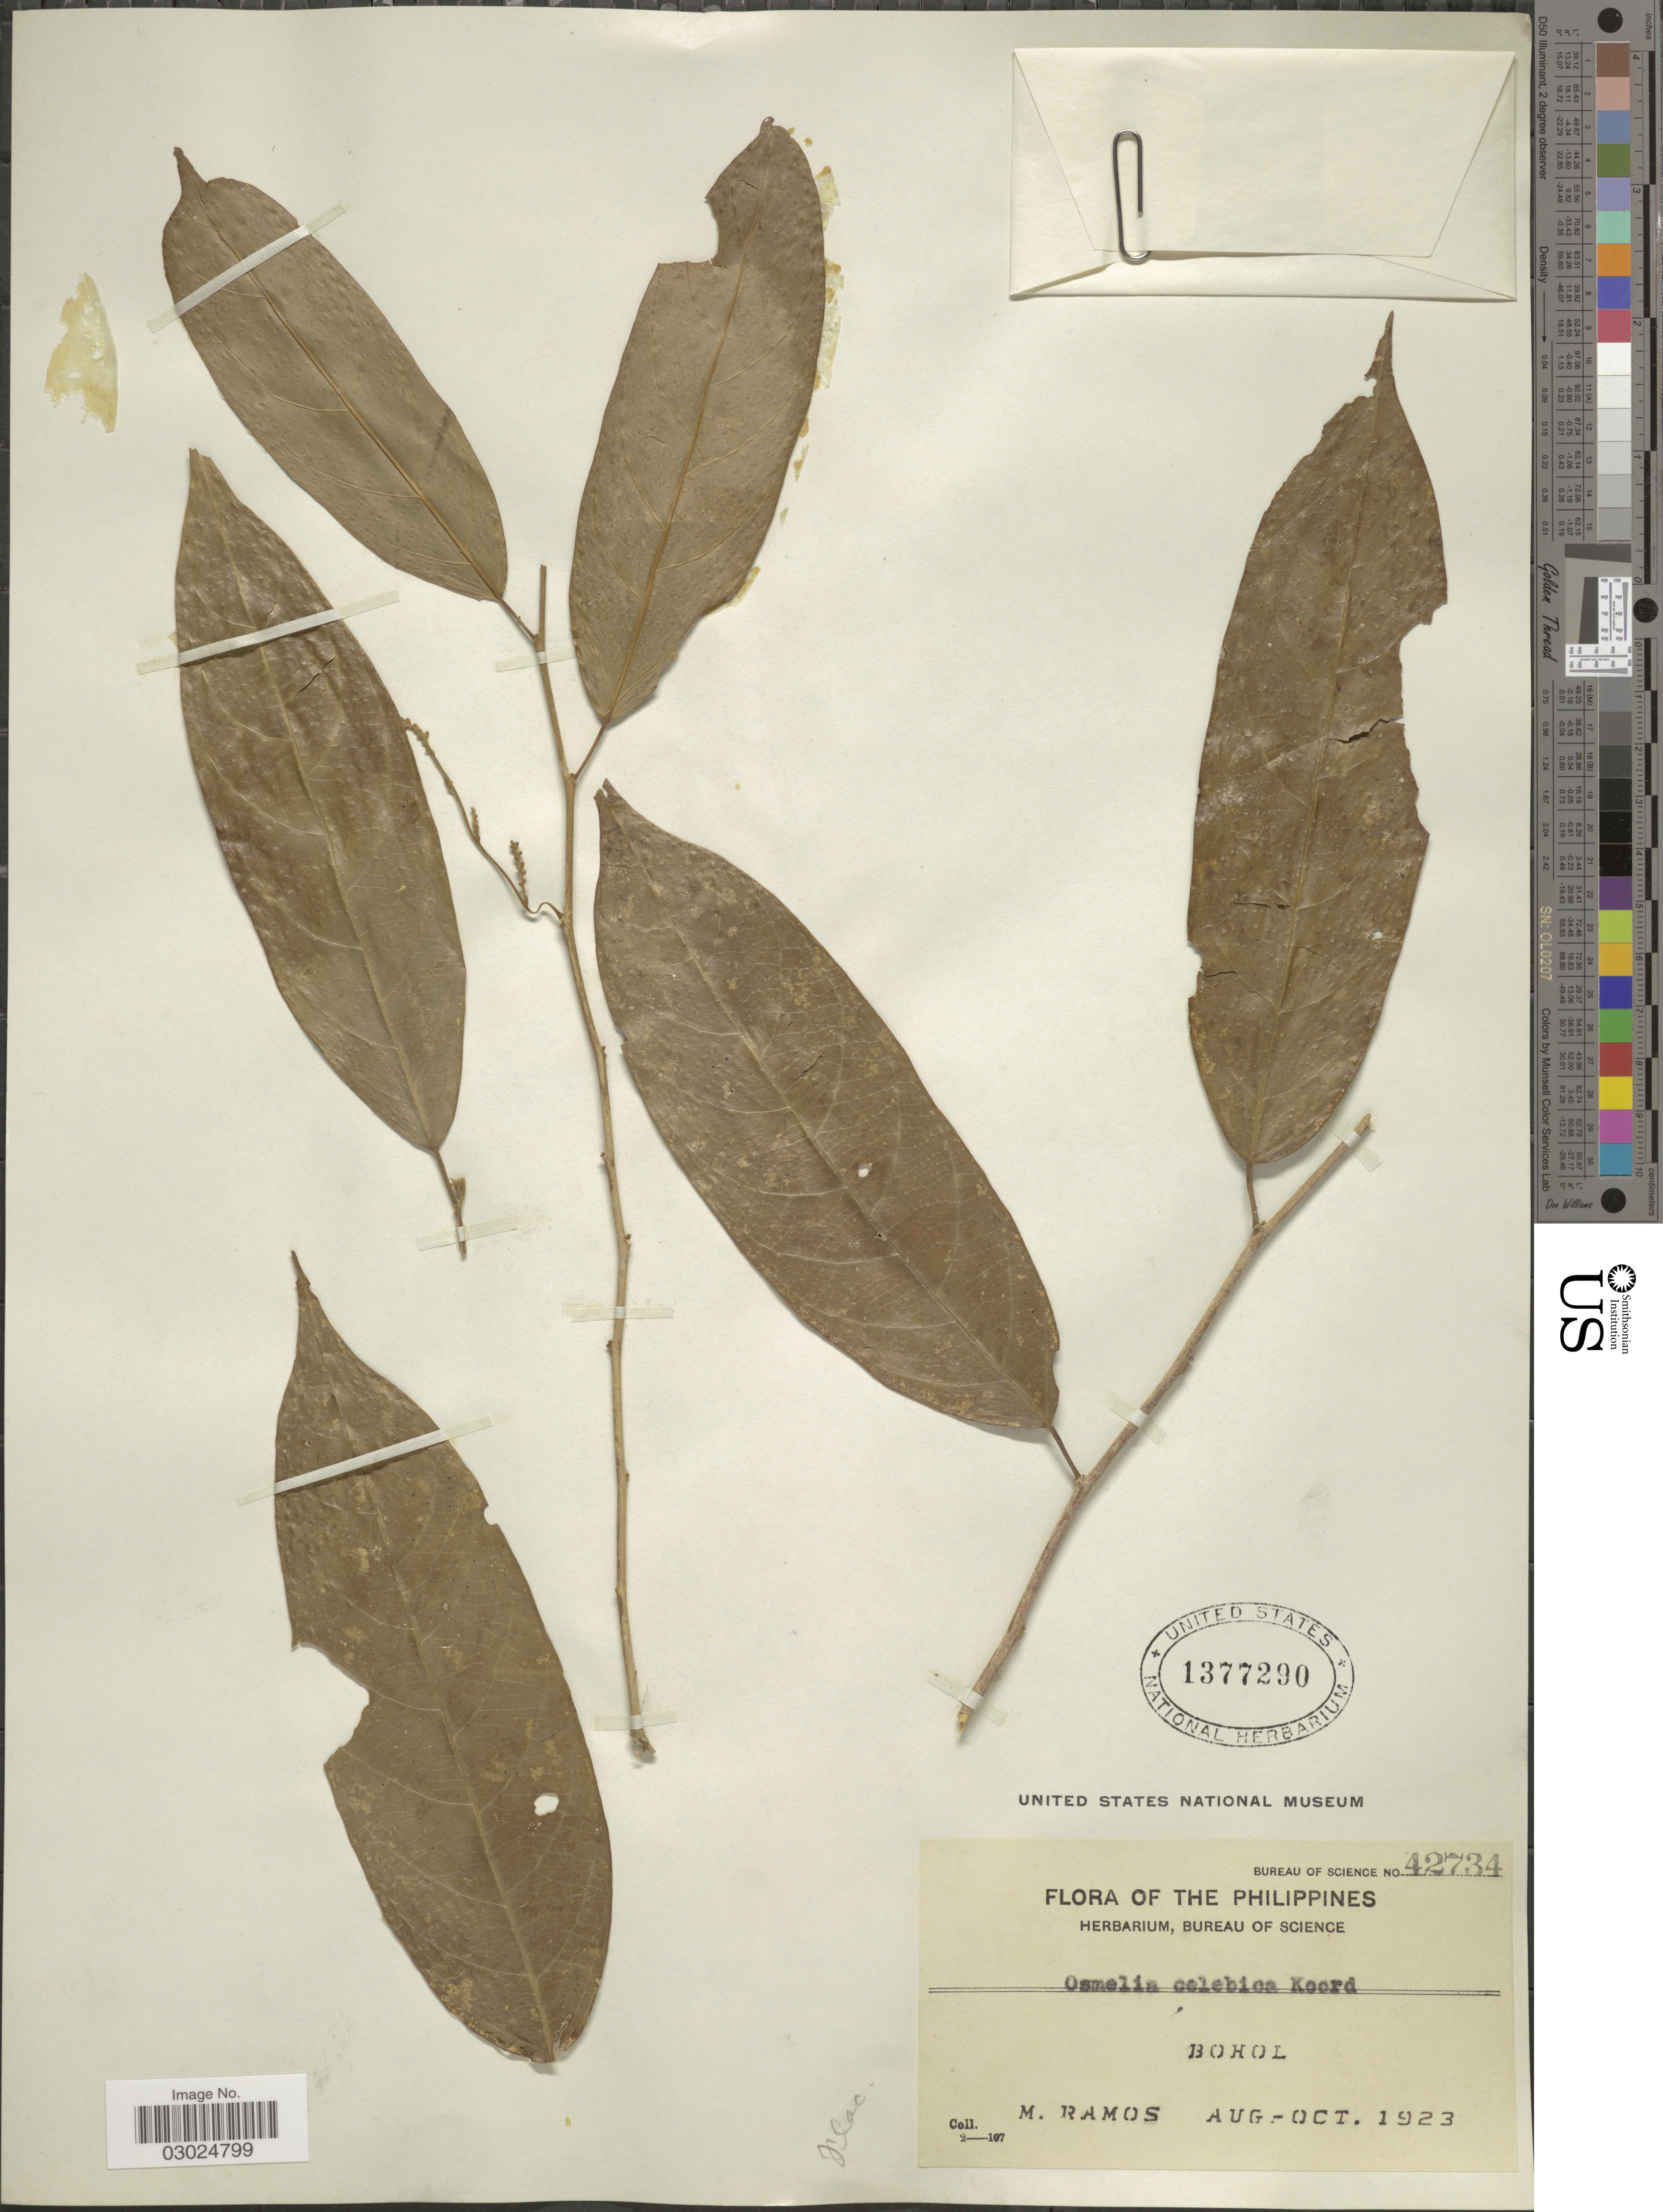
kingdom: Plantae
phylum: Tracheophyta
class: Magnoliopsida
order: Malpighiales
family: Salicaceae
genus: Osmelia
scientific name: Osmelia celebica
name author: Koord.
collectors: M. Ramos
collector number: Bureau of Science 42734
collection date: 1923-08/1923-10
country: Philippines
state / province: Central Visayas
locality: Bohol.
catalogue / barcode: US 1377290